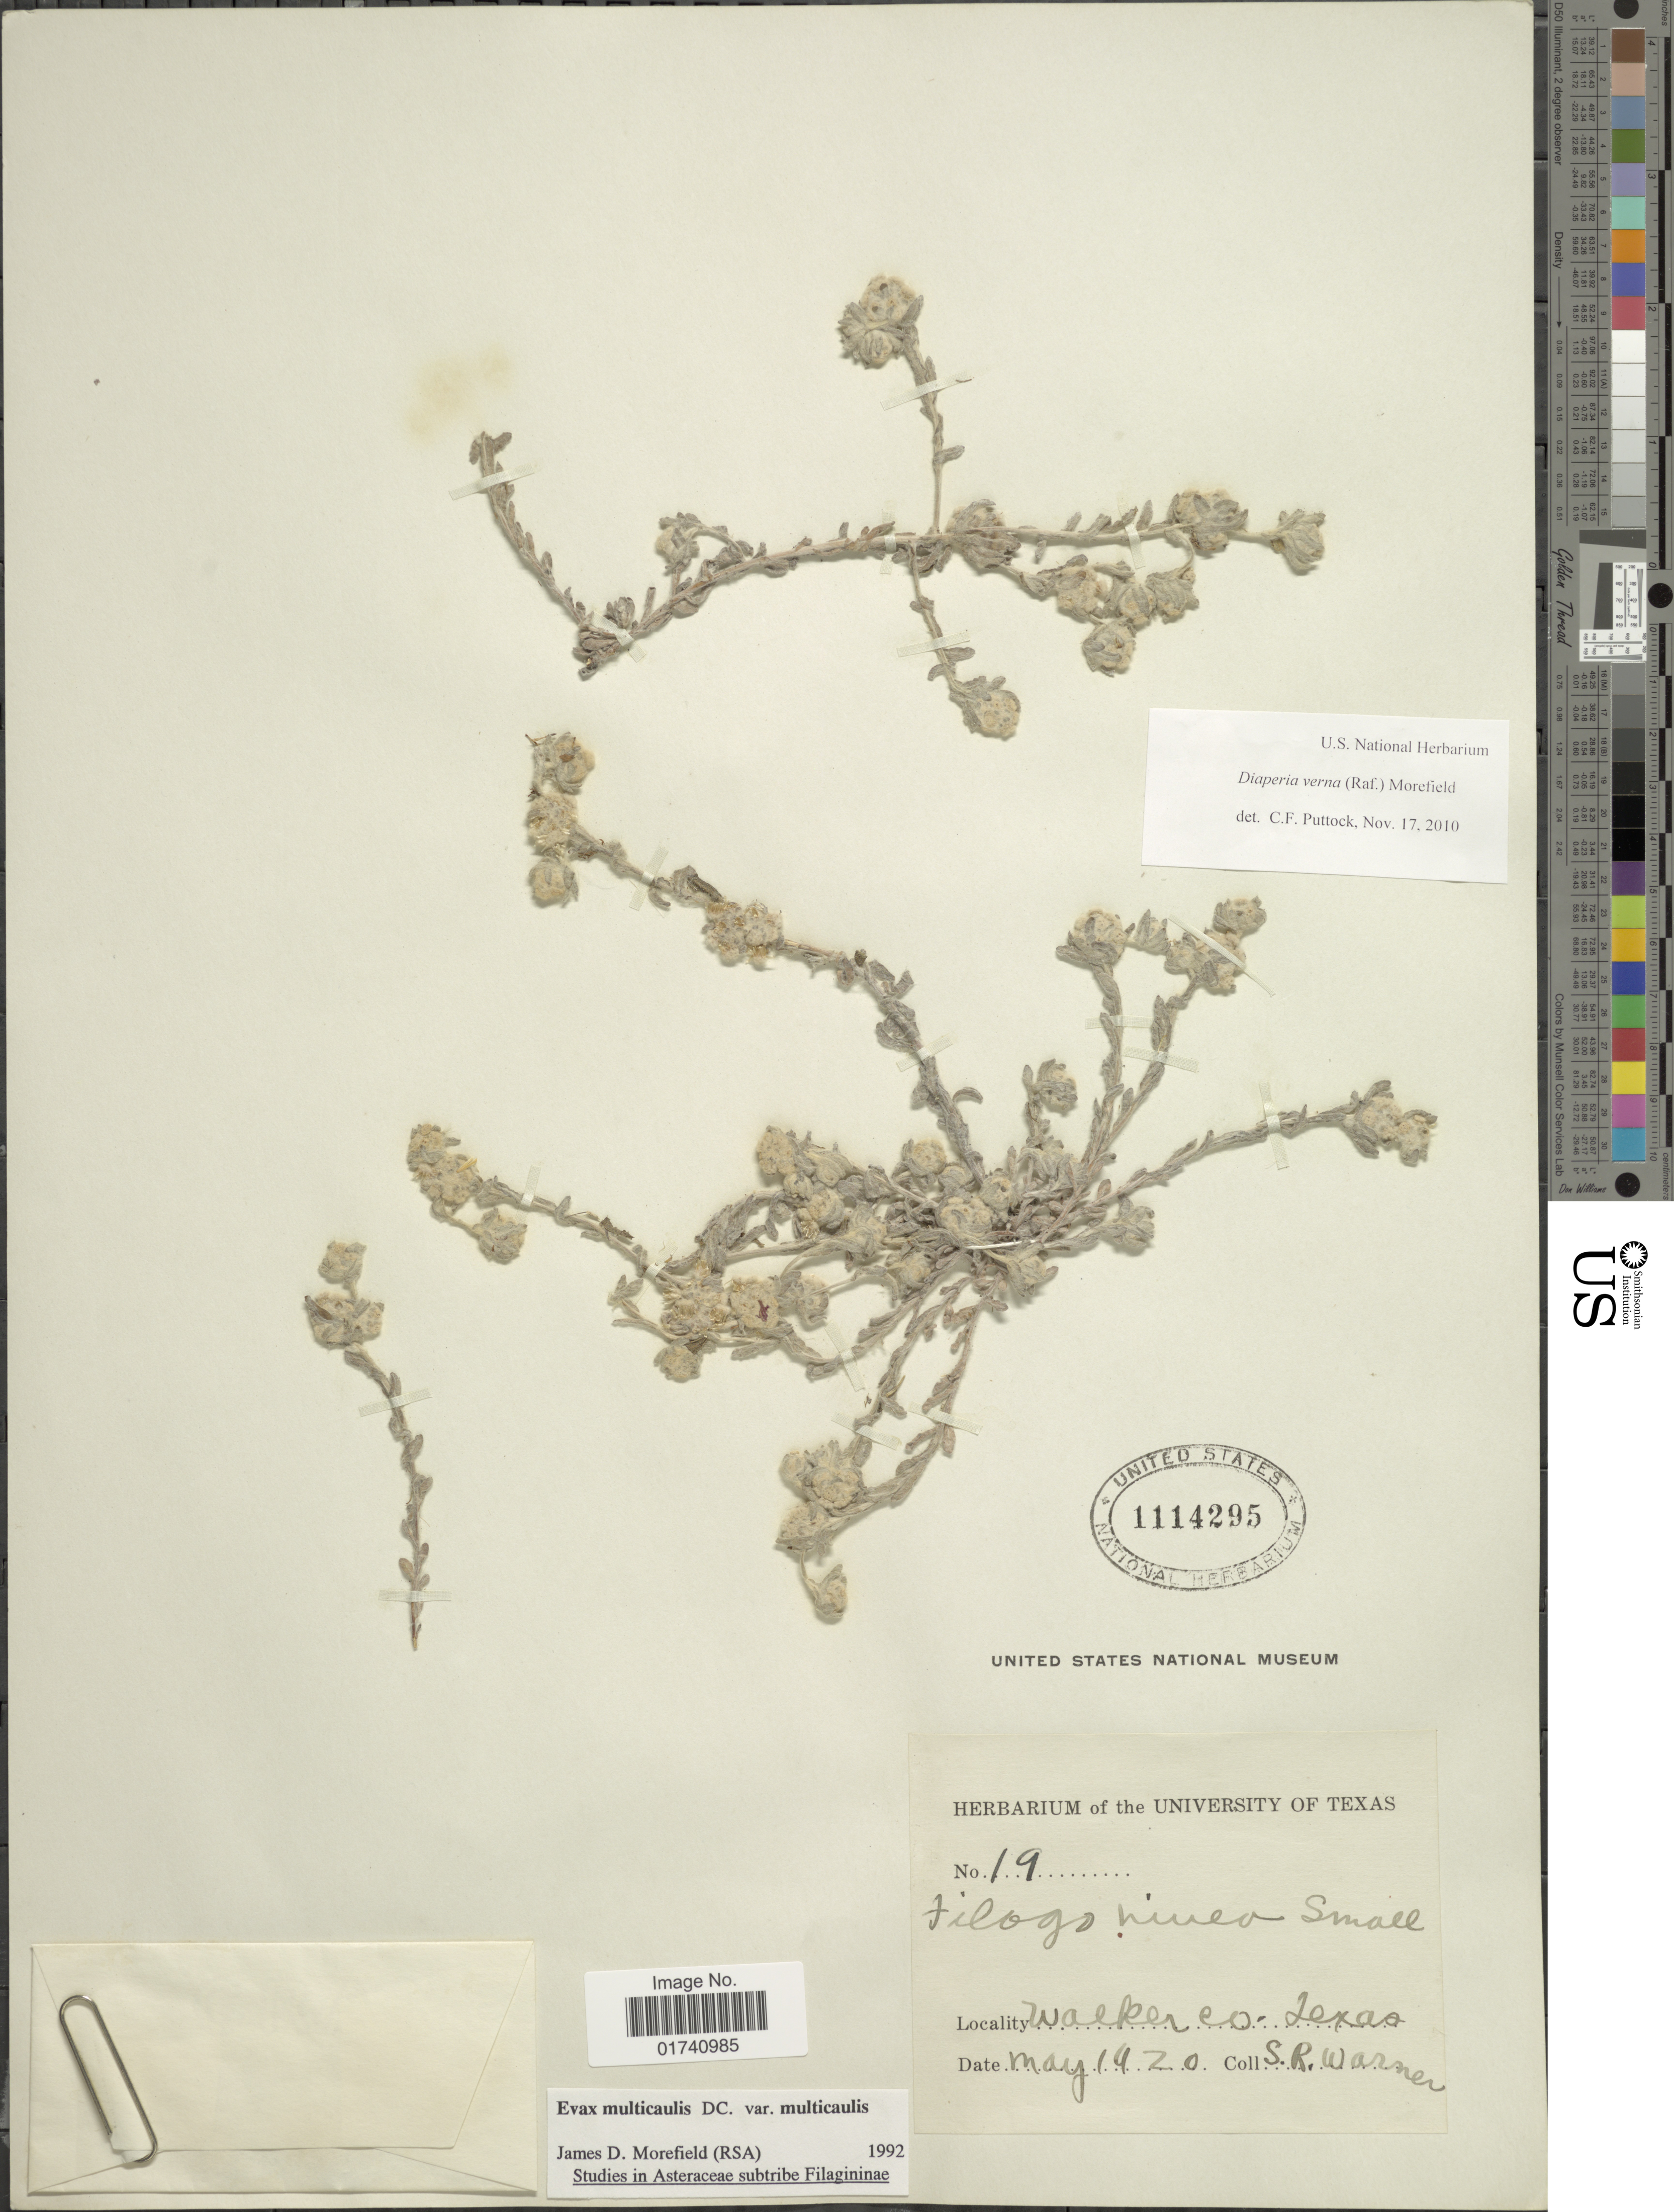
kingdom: Plantae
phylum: Tracheophyta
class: Magnoliopsida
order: Asterales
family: Asteraceae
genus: Diaperia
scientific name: Diaperia verna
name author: (Raf.) Morefield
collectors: S. Warner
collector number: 19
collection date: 1920-05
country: United States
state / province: Texas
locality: Walker Co.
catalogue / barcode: US 1114295